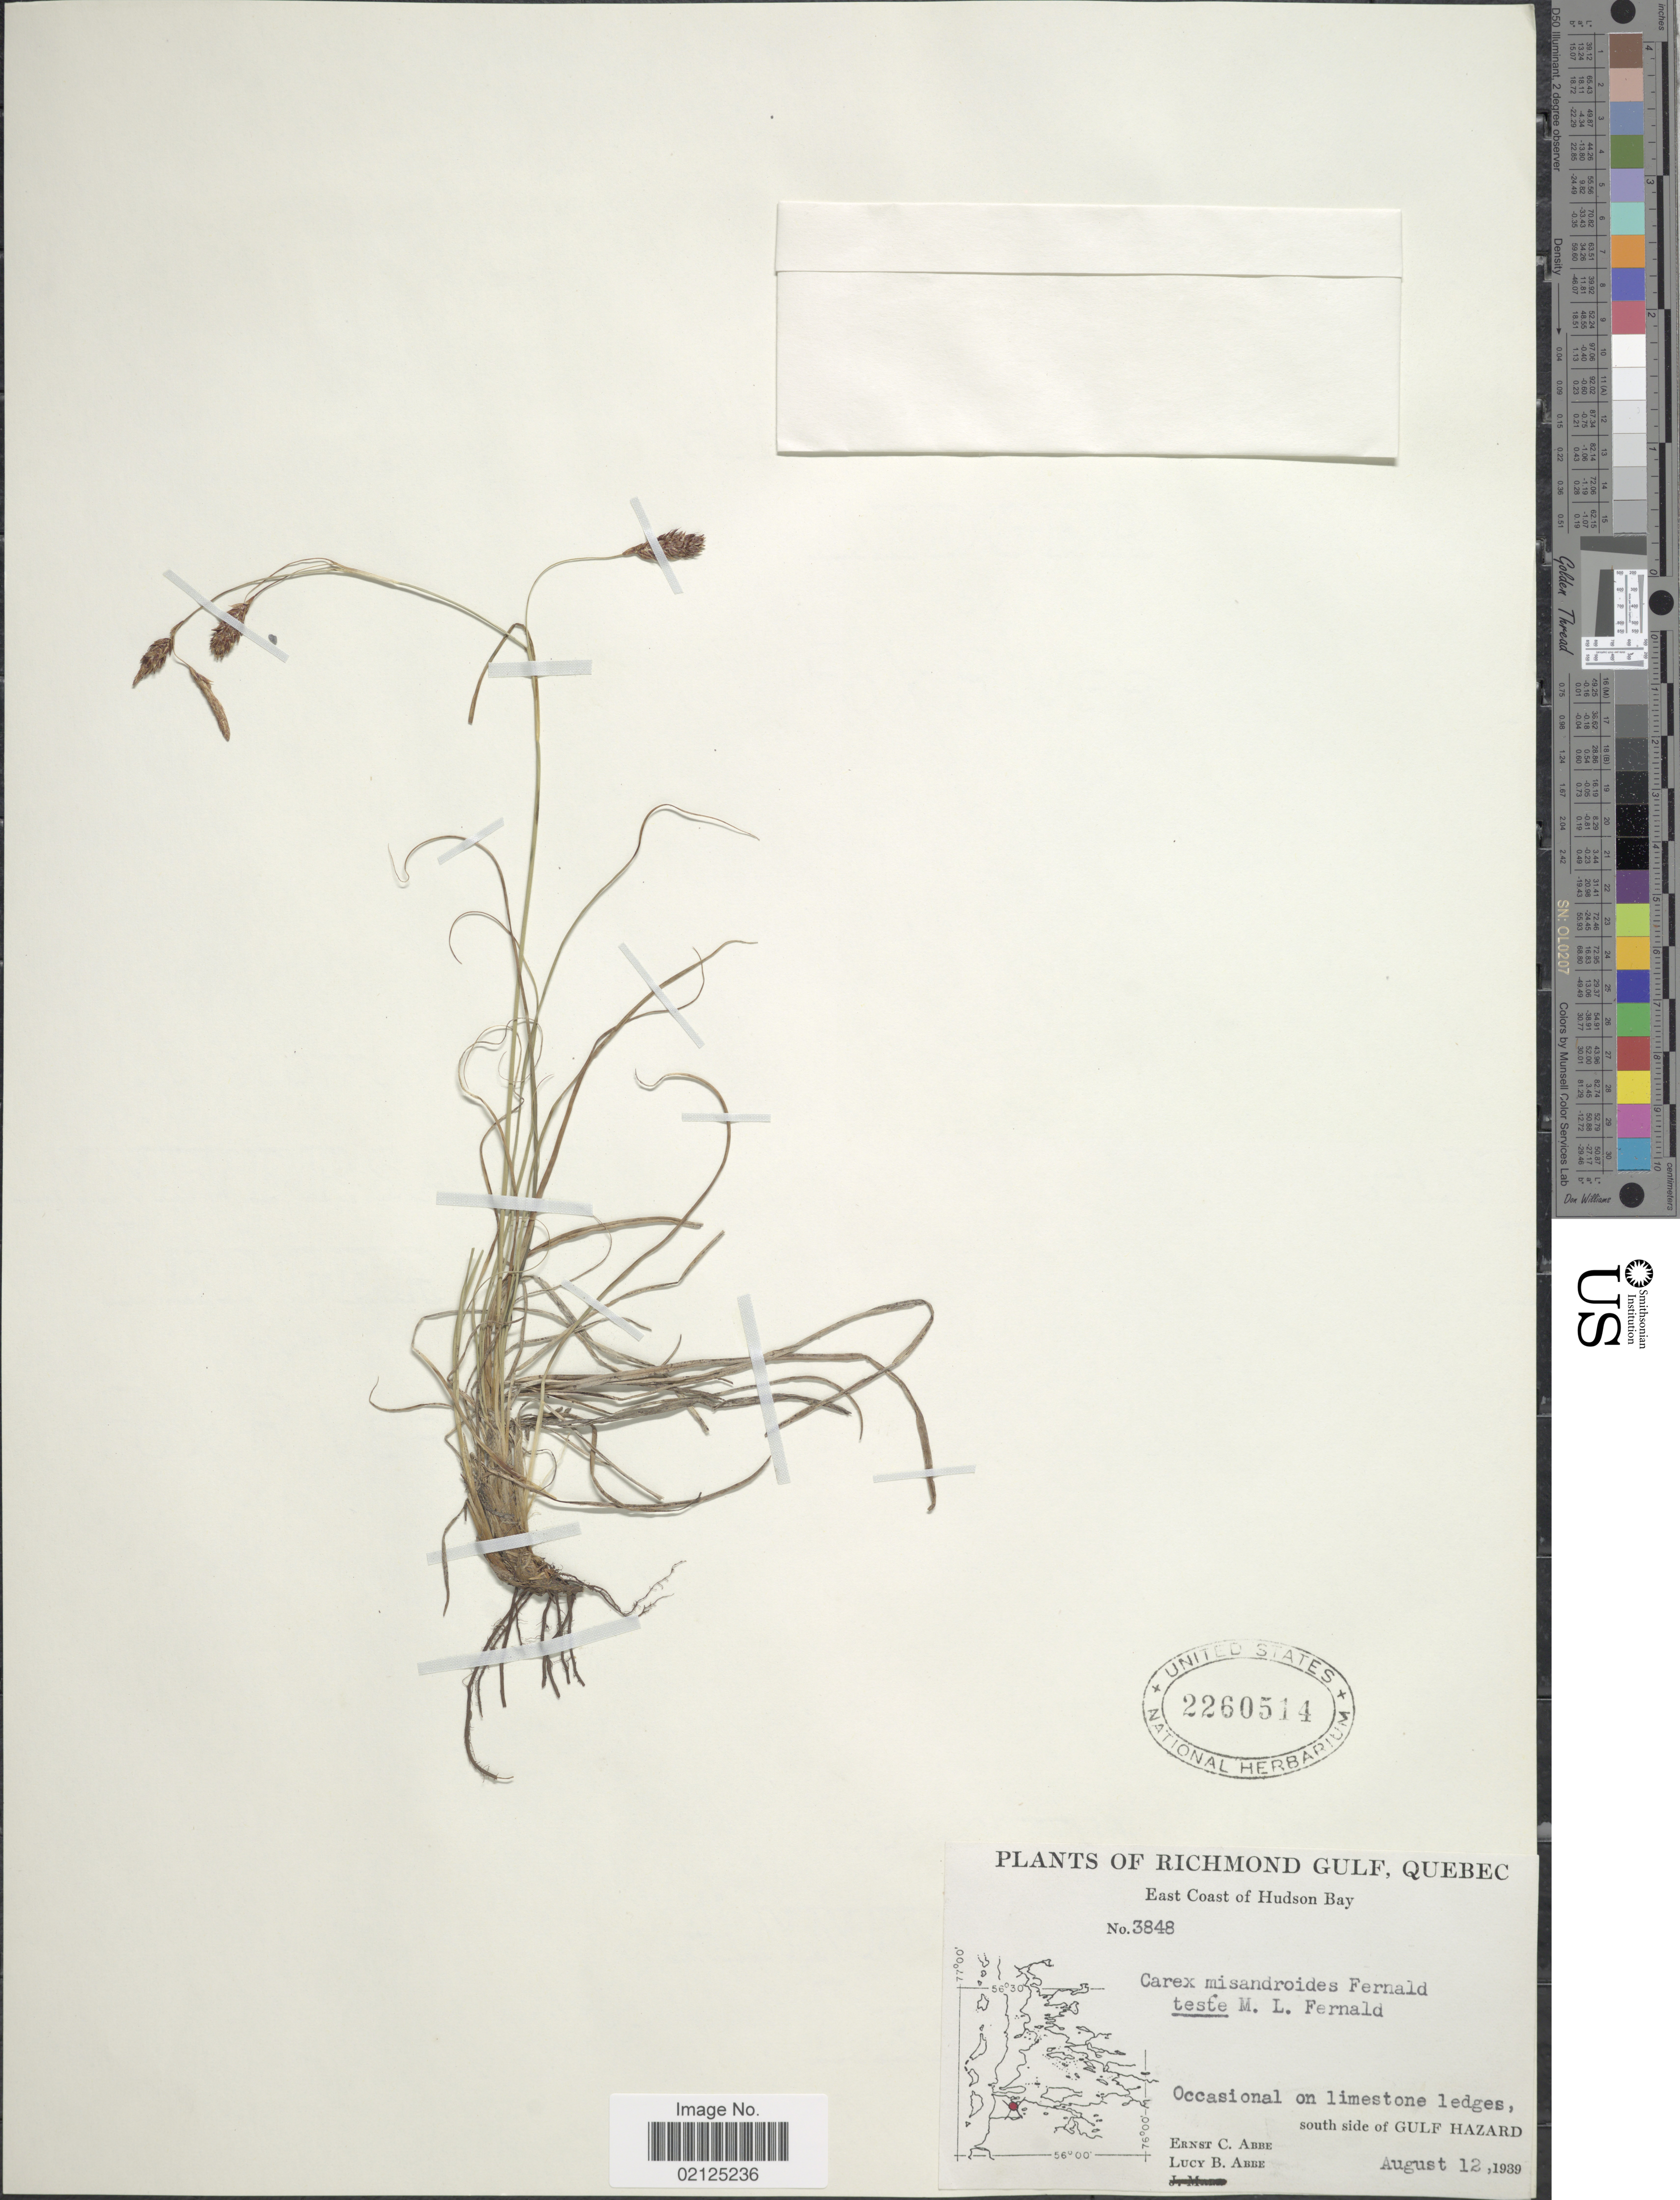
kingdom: Plantae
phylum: Tracheophyta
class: Liliopsida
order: Poales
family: Cyperaceae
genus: Carex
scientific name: Carex misandroides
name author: Fernald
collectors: E. C. Abbe & L. B. Abbe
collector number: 3848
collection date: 1939-08-12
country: Canada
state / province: Quebec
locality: Richmond Gulf, East Coast of Hudson Bay, Occasional on limestone ledges, south side of Gulf Hazard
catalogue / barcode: US 2260514